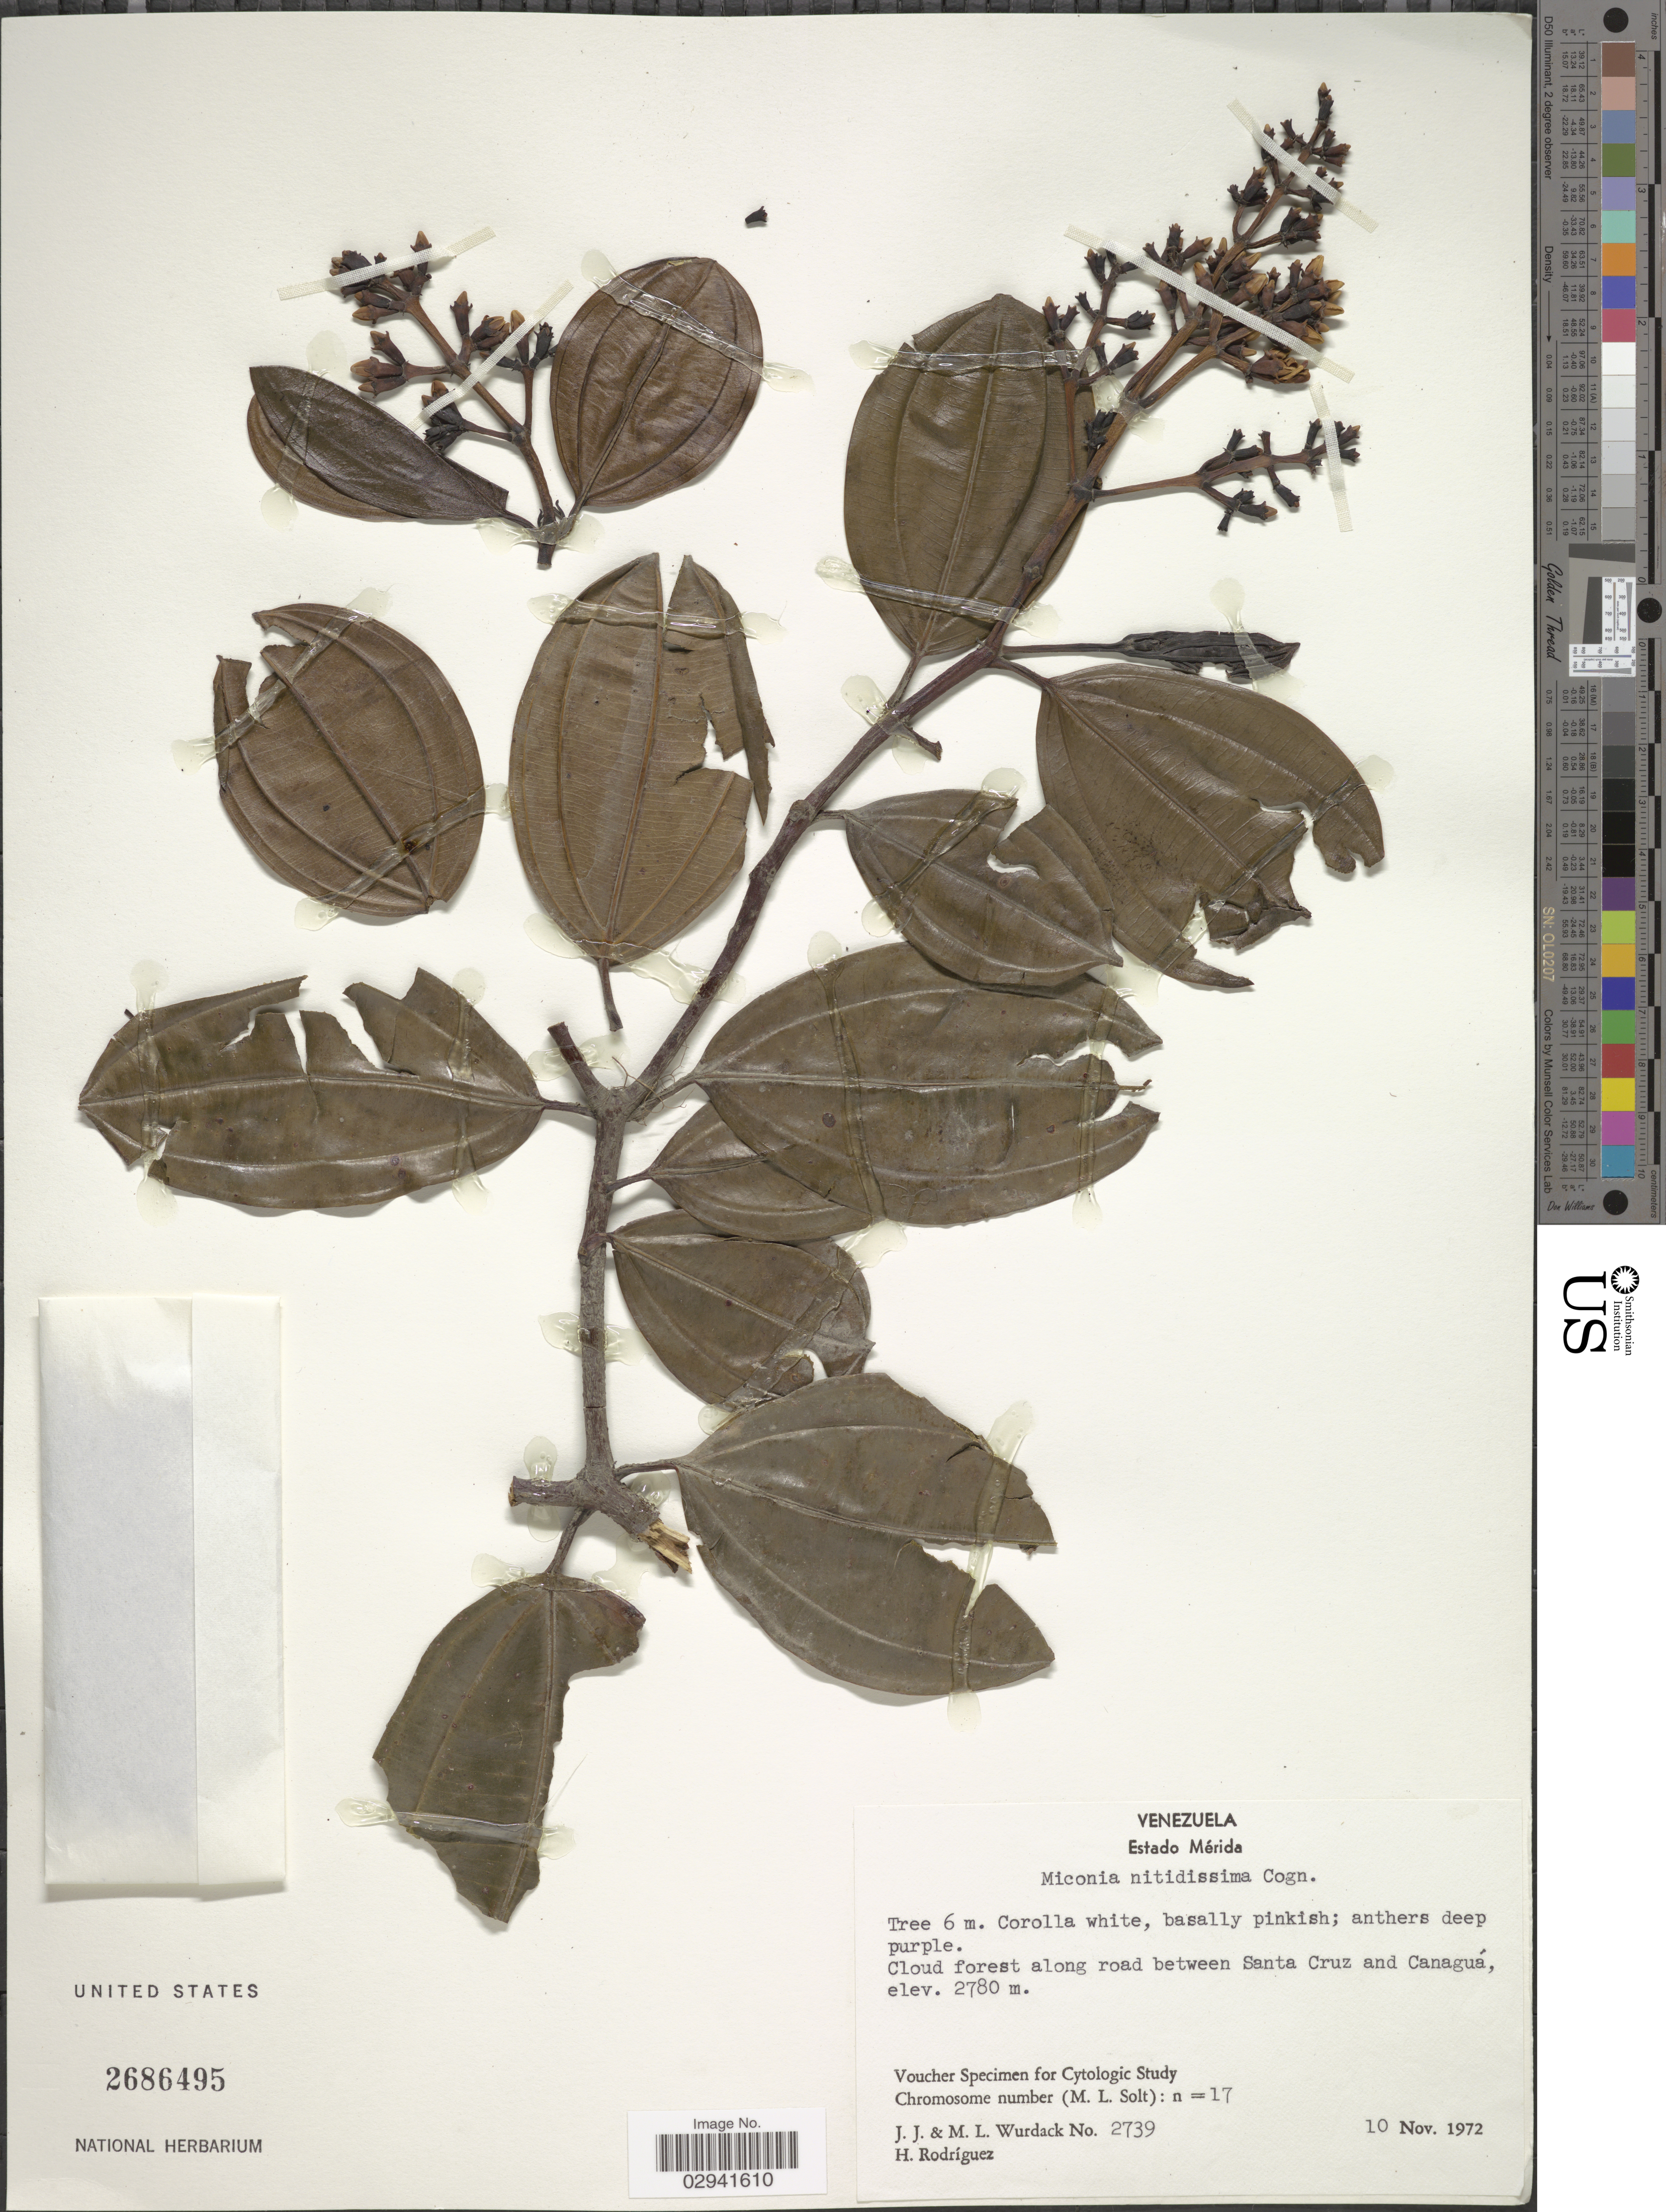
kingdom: Plantae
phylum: Tracheophyta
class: Magnoliopsida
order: Myrtales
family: Melastomataceae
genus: Miconia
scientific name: Miconia nitidissima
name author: Cogn.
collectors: J. J. Wurdack, M. L. Wurdack & H. Rodríguez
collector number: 2739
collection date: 1972-11-10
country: Venezuela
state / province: Mérida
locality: Estado Mérida. Cloud forest along road between Santa Cruz and Canaguá.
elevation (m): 2780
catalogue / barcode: US 2686495